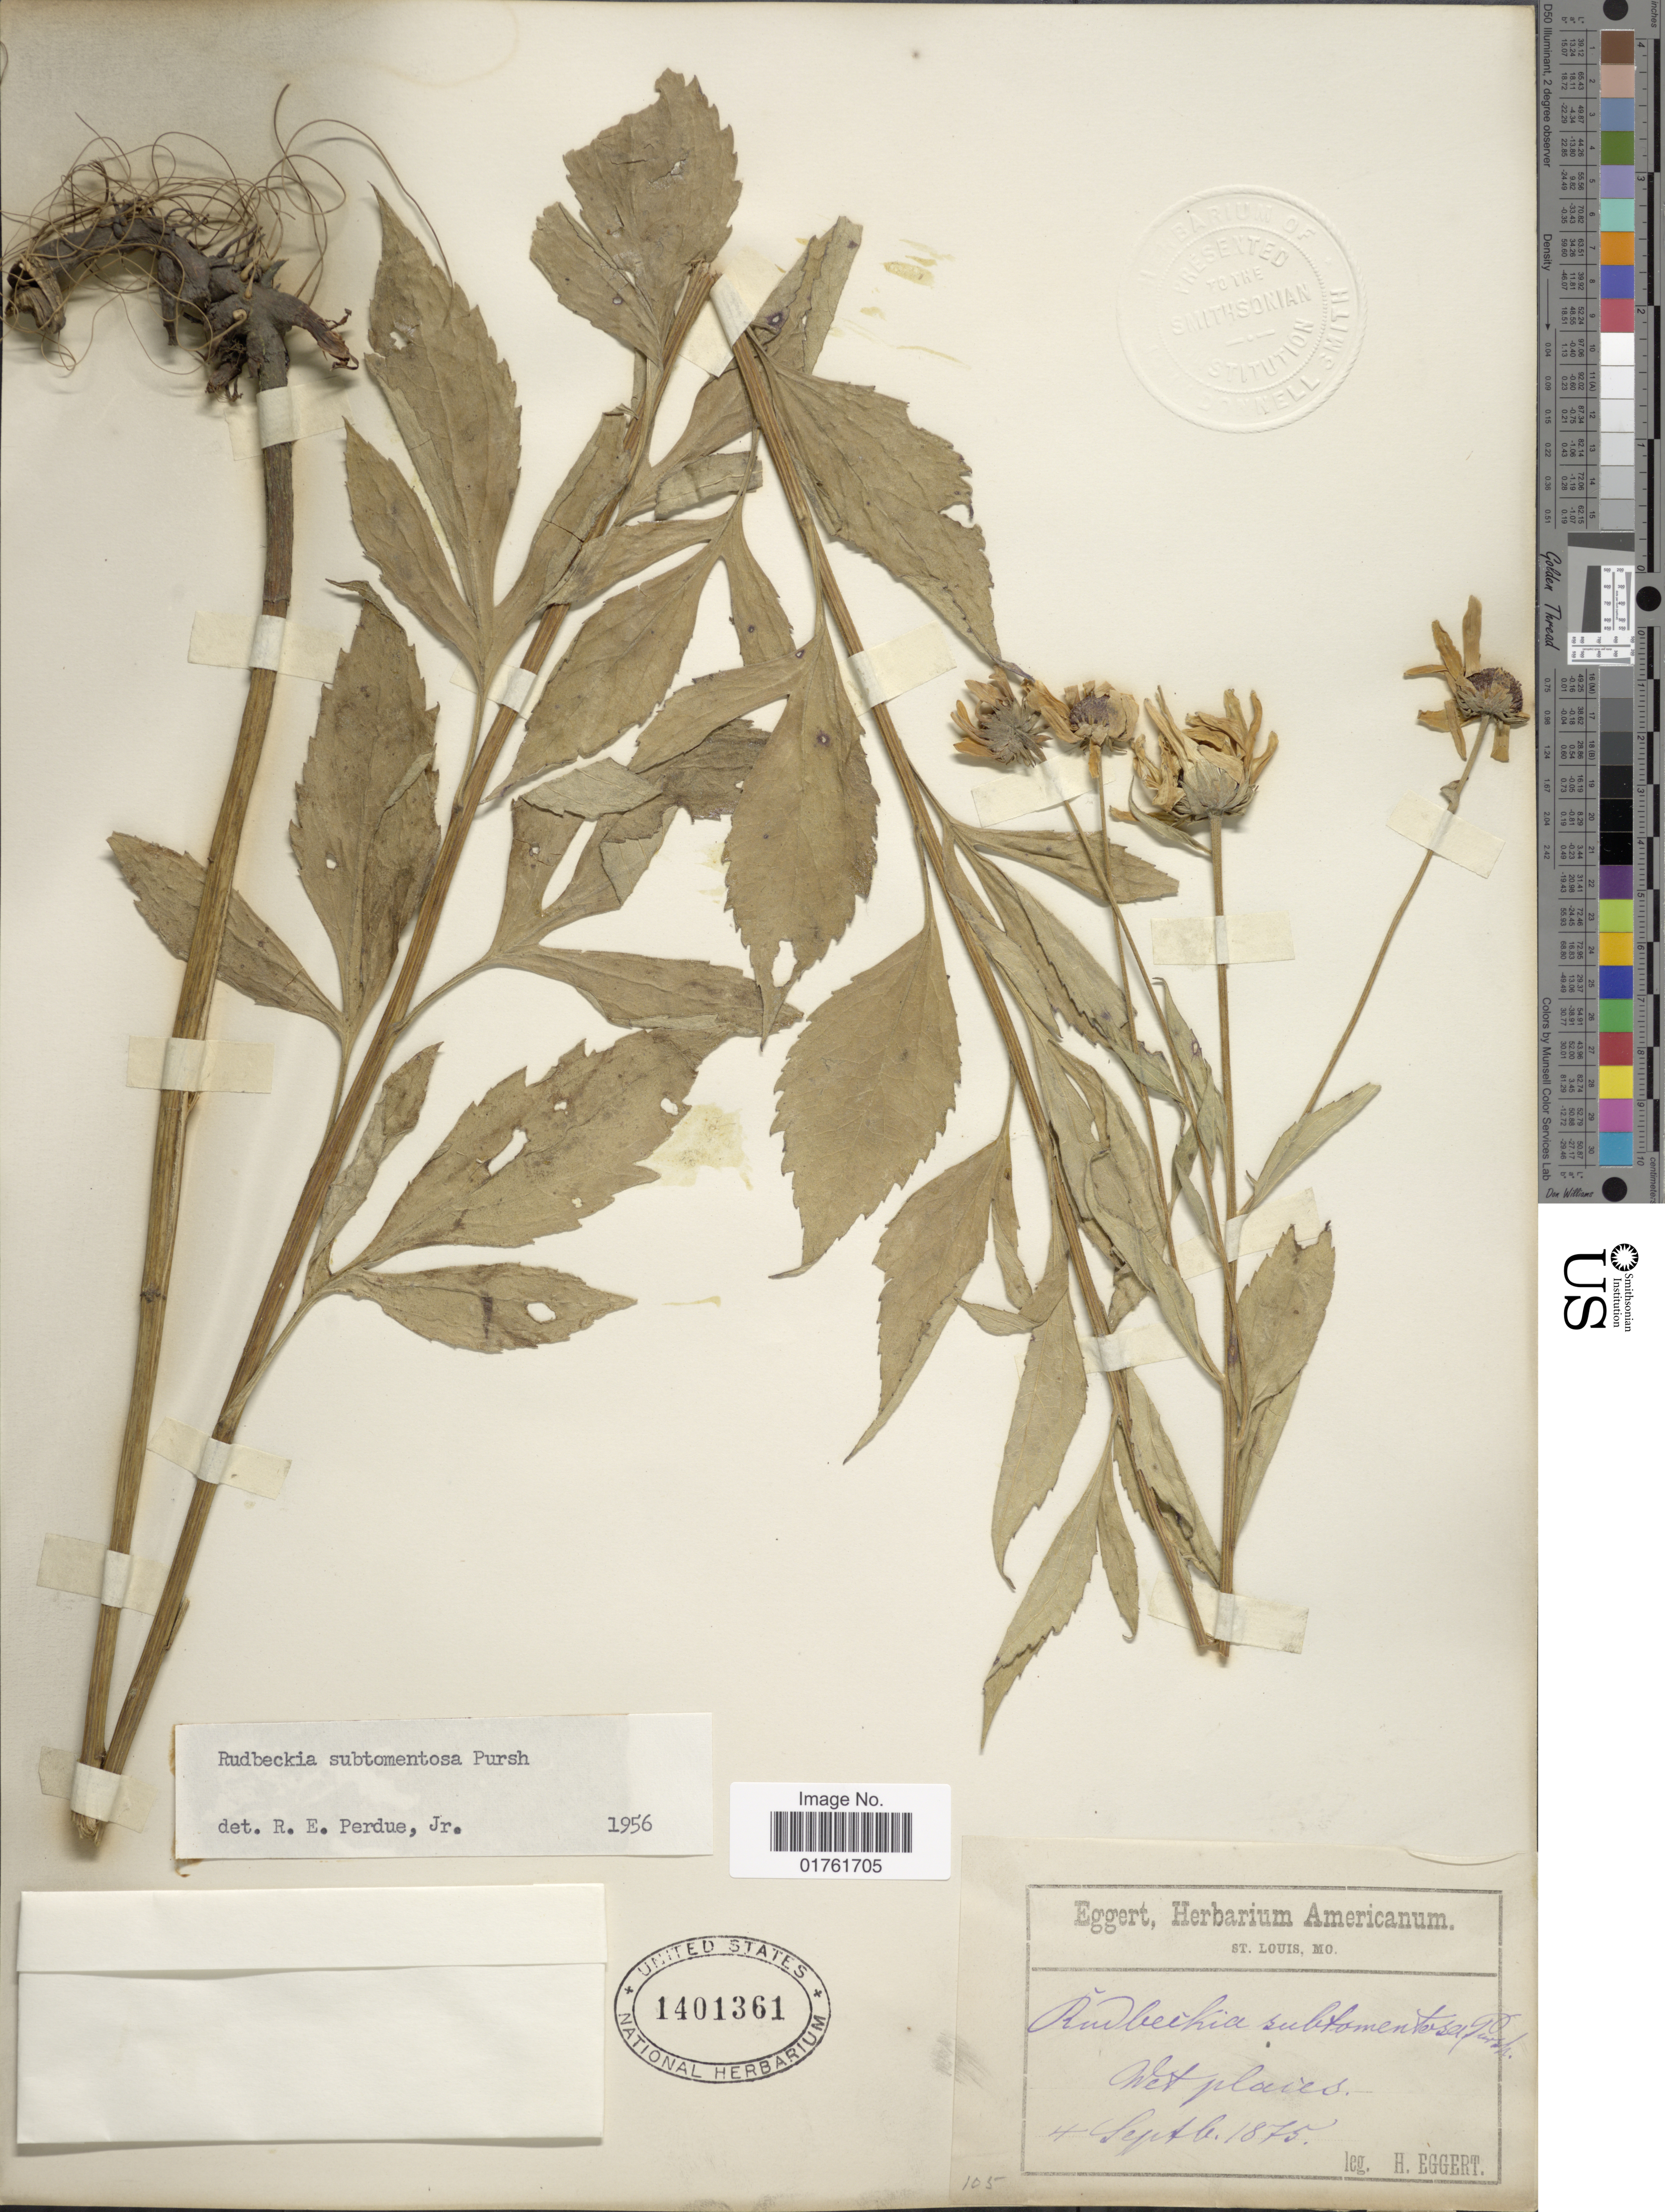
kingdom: Plantae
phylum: Tracheophyta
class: Magnoliopsida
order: Asterales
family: Asteraceae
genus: Rudbeckia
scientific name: Rudbeckia subtomentosa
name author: Pursh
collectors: H. Eggert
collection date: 1875-09-04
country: United States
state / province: Missouri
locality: Wet places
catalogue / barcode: US 1401361